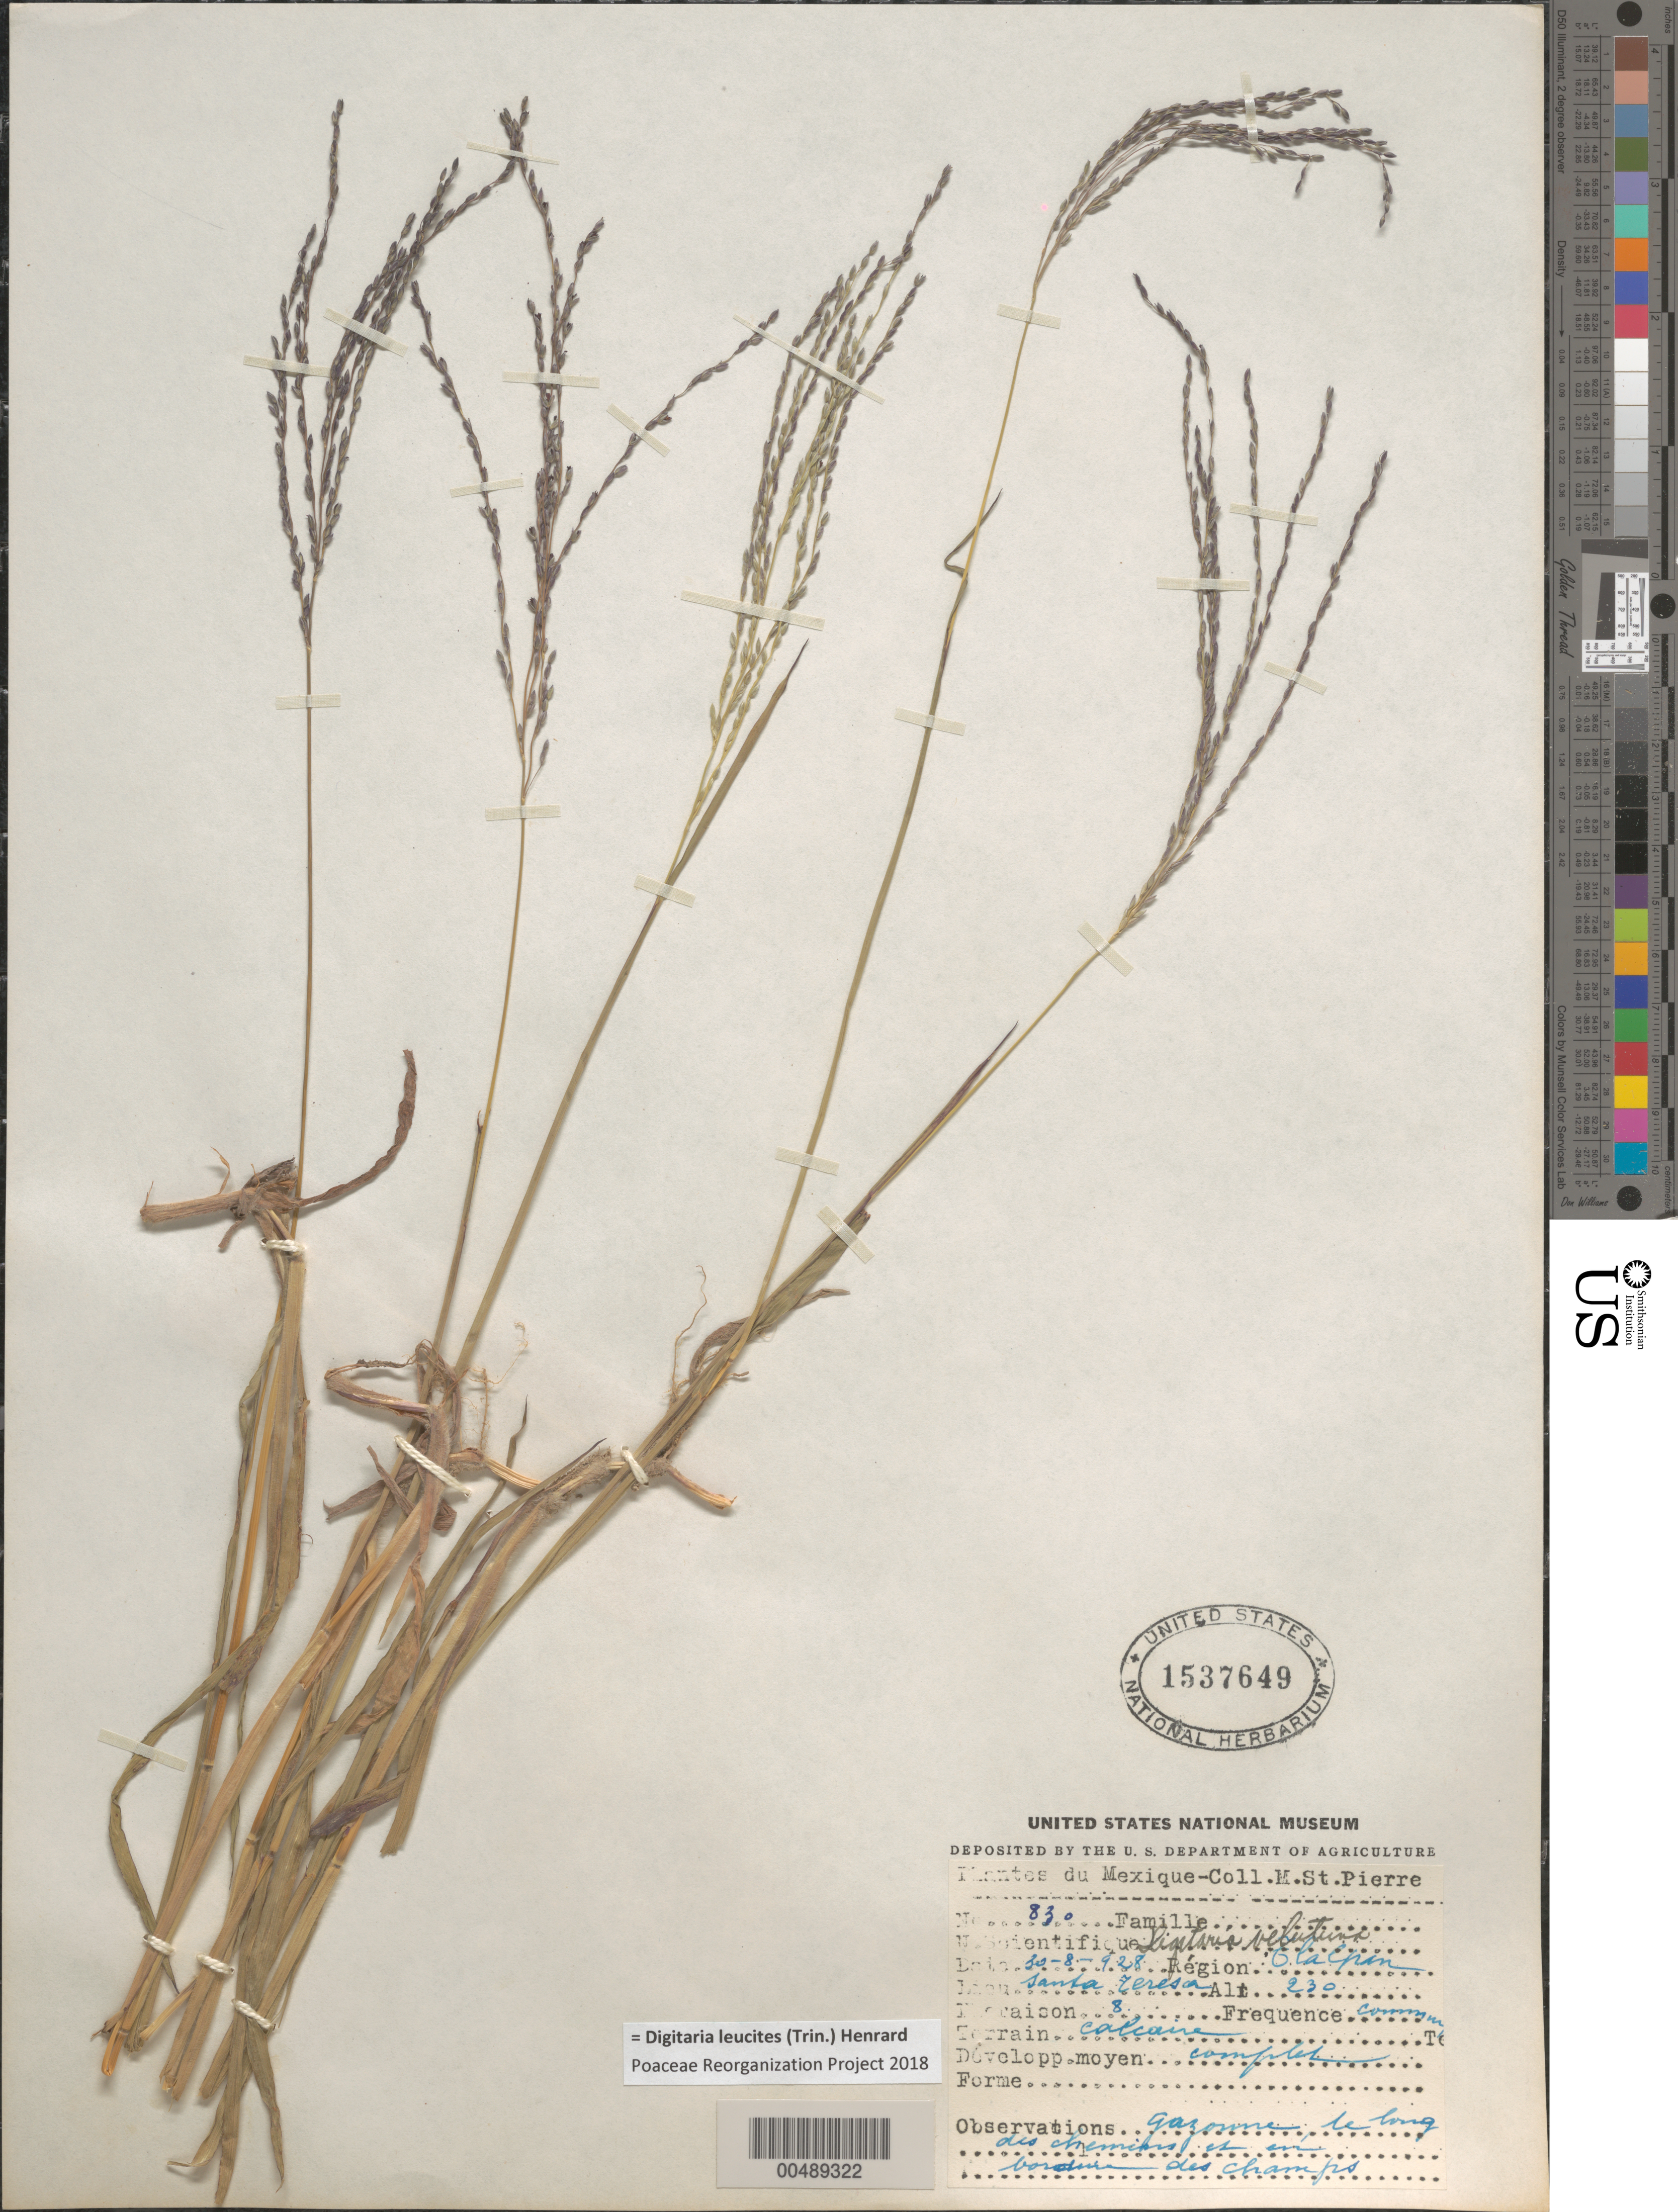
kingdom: Plantae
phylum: Tracheophyta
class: Liliopsida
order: Poales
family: Poaceae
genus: Digitaria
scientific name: Digitaria leucites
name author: (Trin.) Henr.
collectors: M. Saint-Pierre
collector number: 830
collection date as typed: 30 Aug 1928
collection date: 1928-08-30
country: Mexico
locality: Santa Teresa, Tlalpan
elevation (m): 230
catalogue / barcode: US 1537649